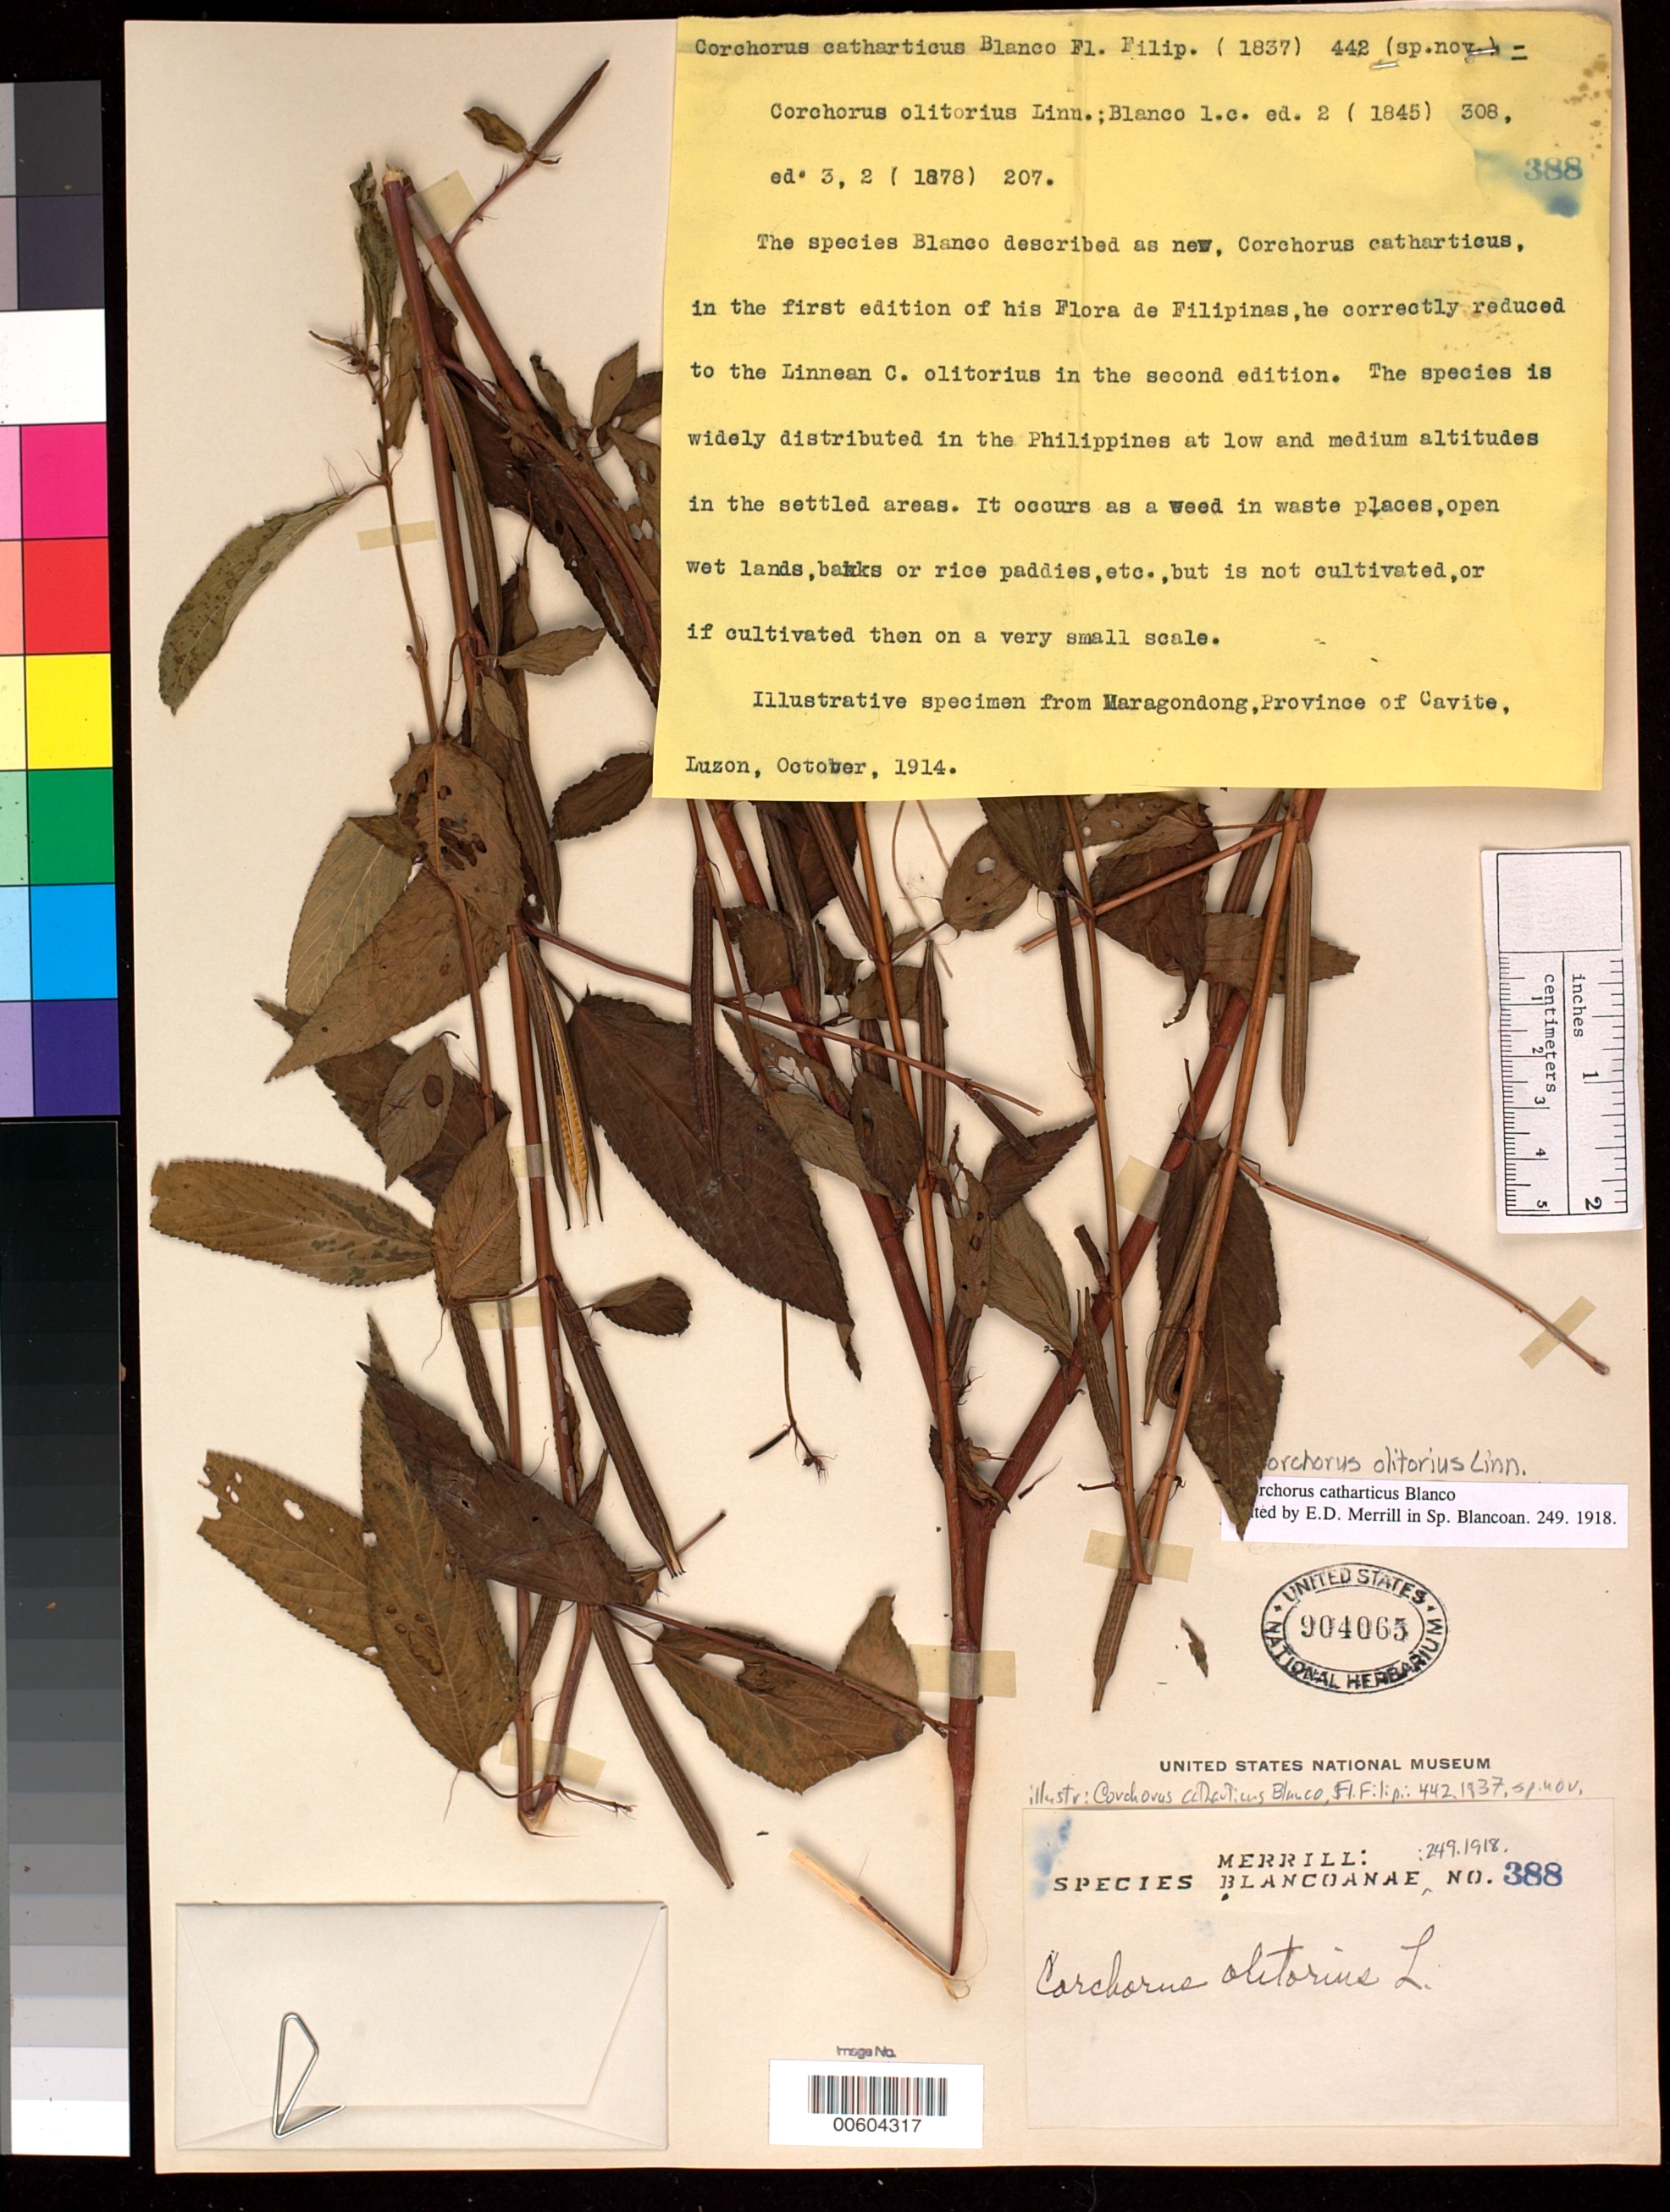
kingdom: Plantae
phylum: Tracheophyta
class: Magnoliopsida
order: Malvales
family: Malvaceae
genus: Corchorus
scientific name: Corchorus catharticus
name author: Blanco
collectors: E. D. Merrill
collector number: Sp. Blancoan. 0388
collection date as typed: Oct 1914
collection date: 1914-10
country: Philippines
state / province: Calabarzon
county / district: Cavite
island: Luzon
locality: Maragondong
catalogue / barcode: US 904065